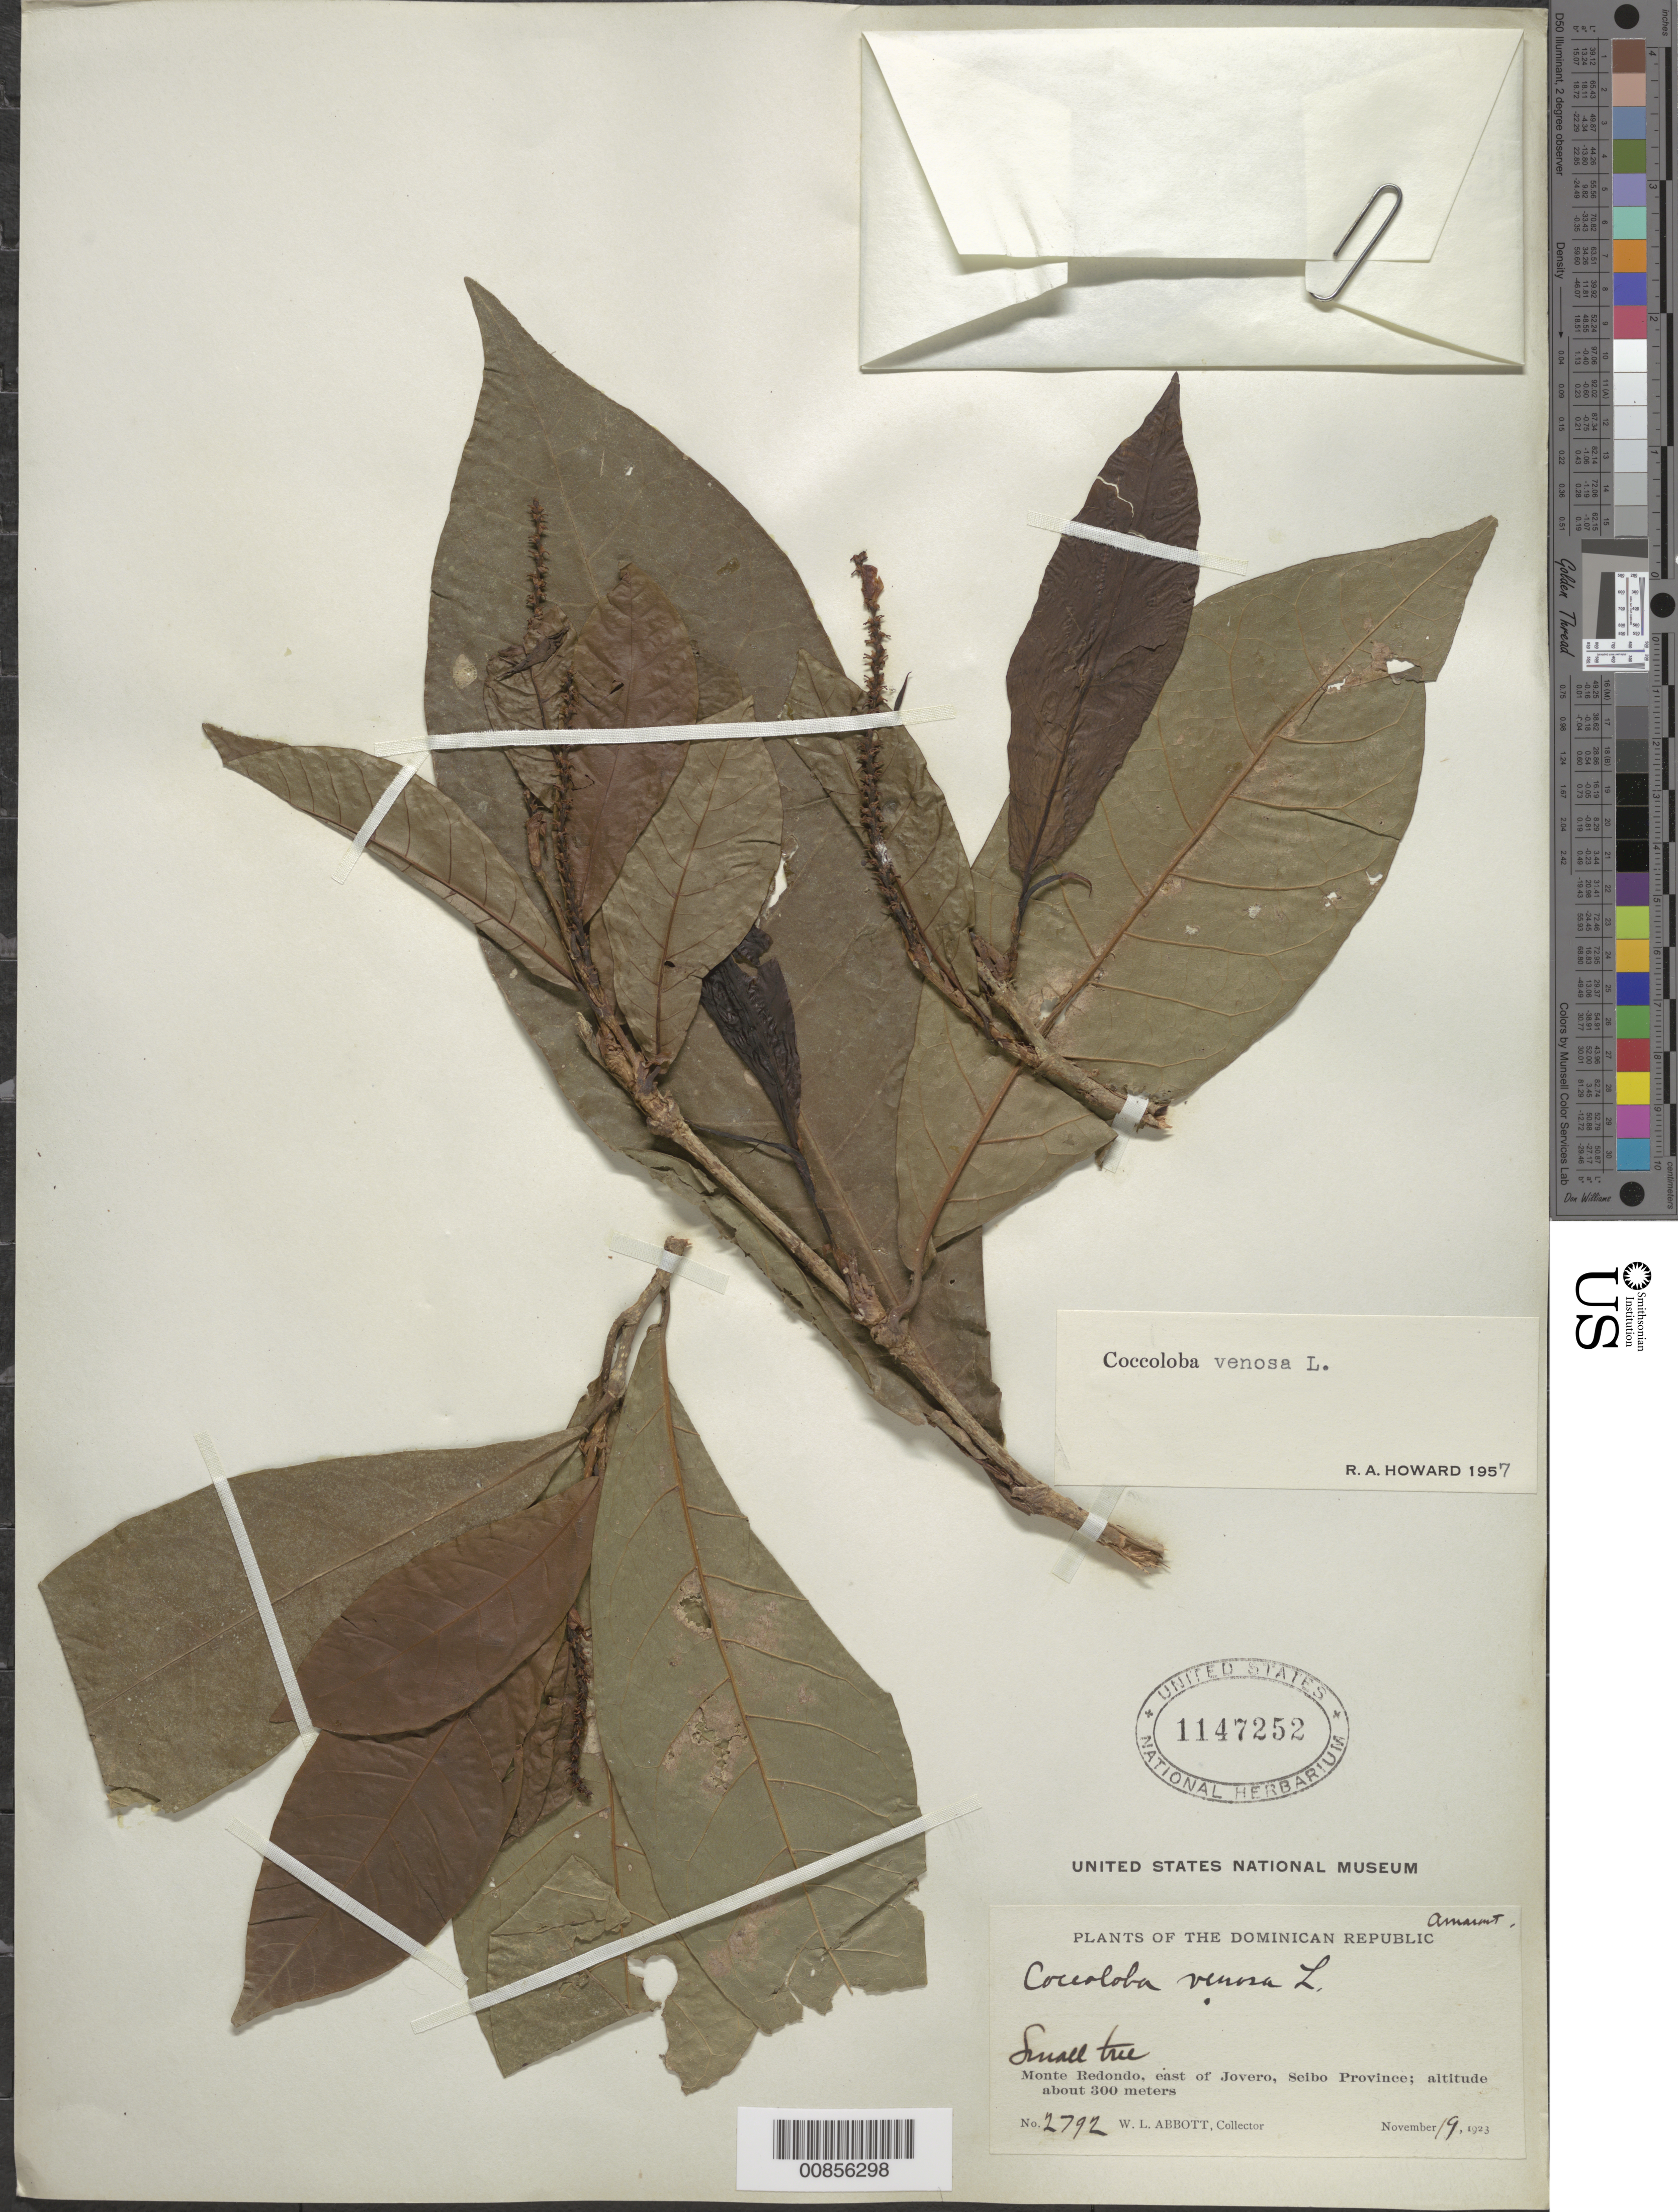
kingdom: Plantae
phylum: Tracheophyta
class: Magnoliopsida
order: Caryophyllales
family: Polygonaceae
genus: Coccoloba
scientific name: Coccoloba venosa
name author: L.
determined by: Howard, R. A.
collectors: W. L. Abbott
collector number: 2792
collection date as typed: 19 Nov 1923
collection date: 1923-11-19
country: Dominican Republic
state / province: El Seibo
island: Hispaniola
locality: Monte Redondo, east of Jovero.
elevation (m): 300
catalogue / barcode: US 1147252